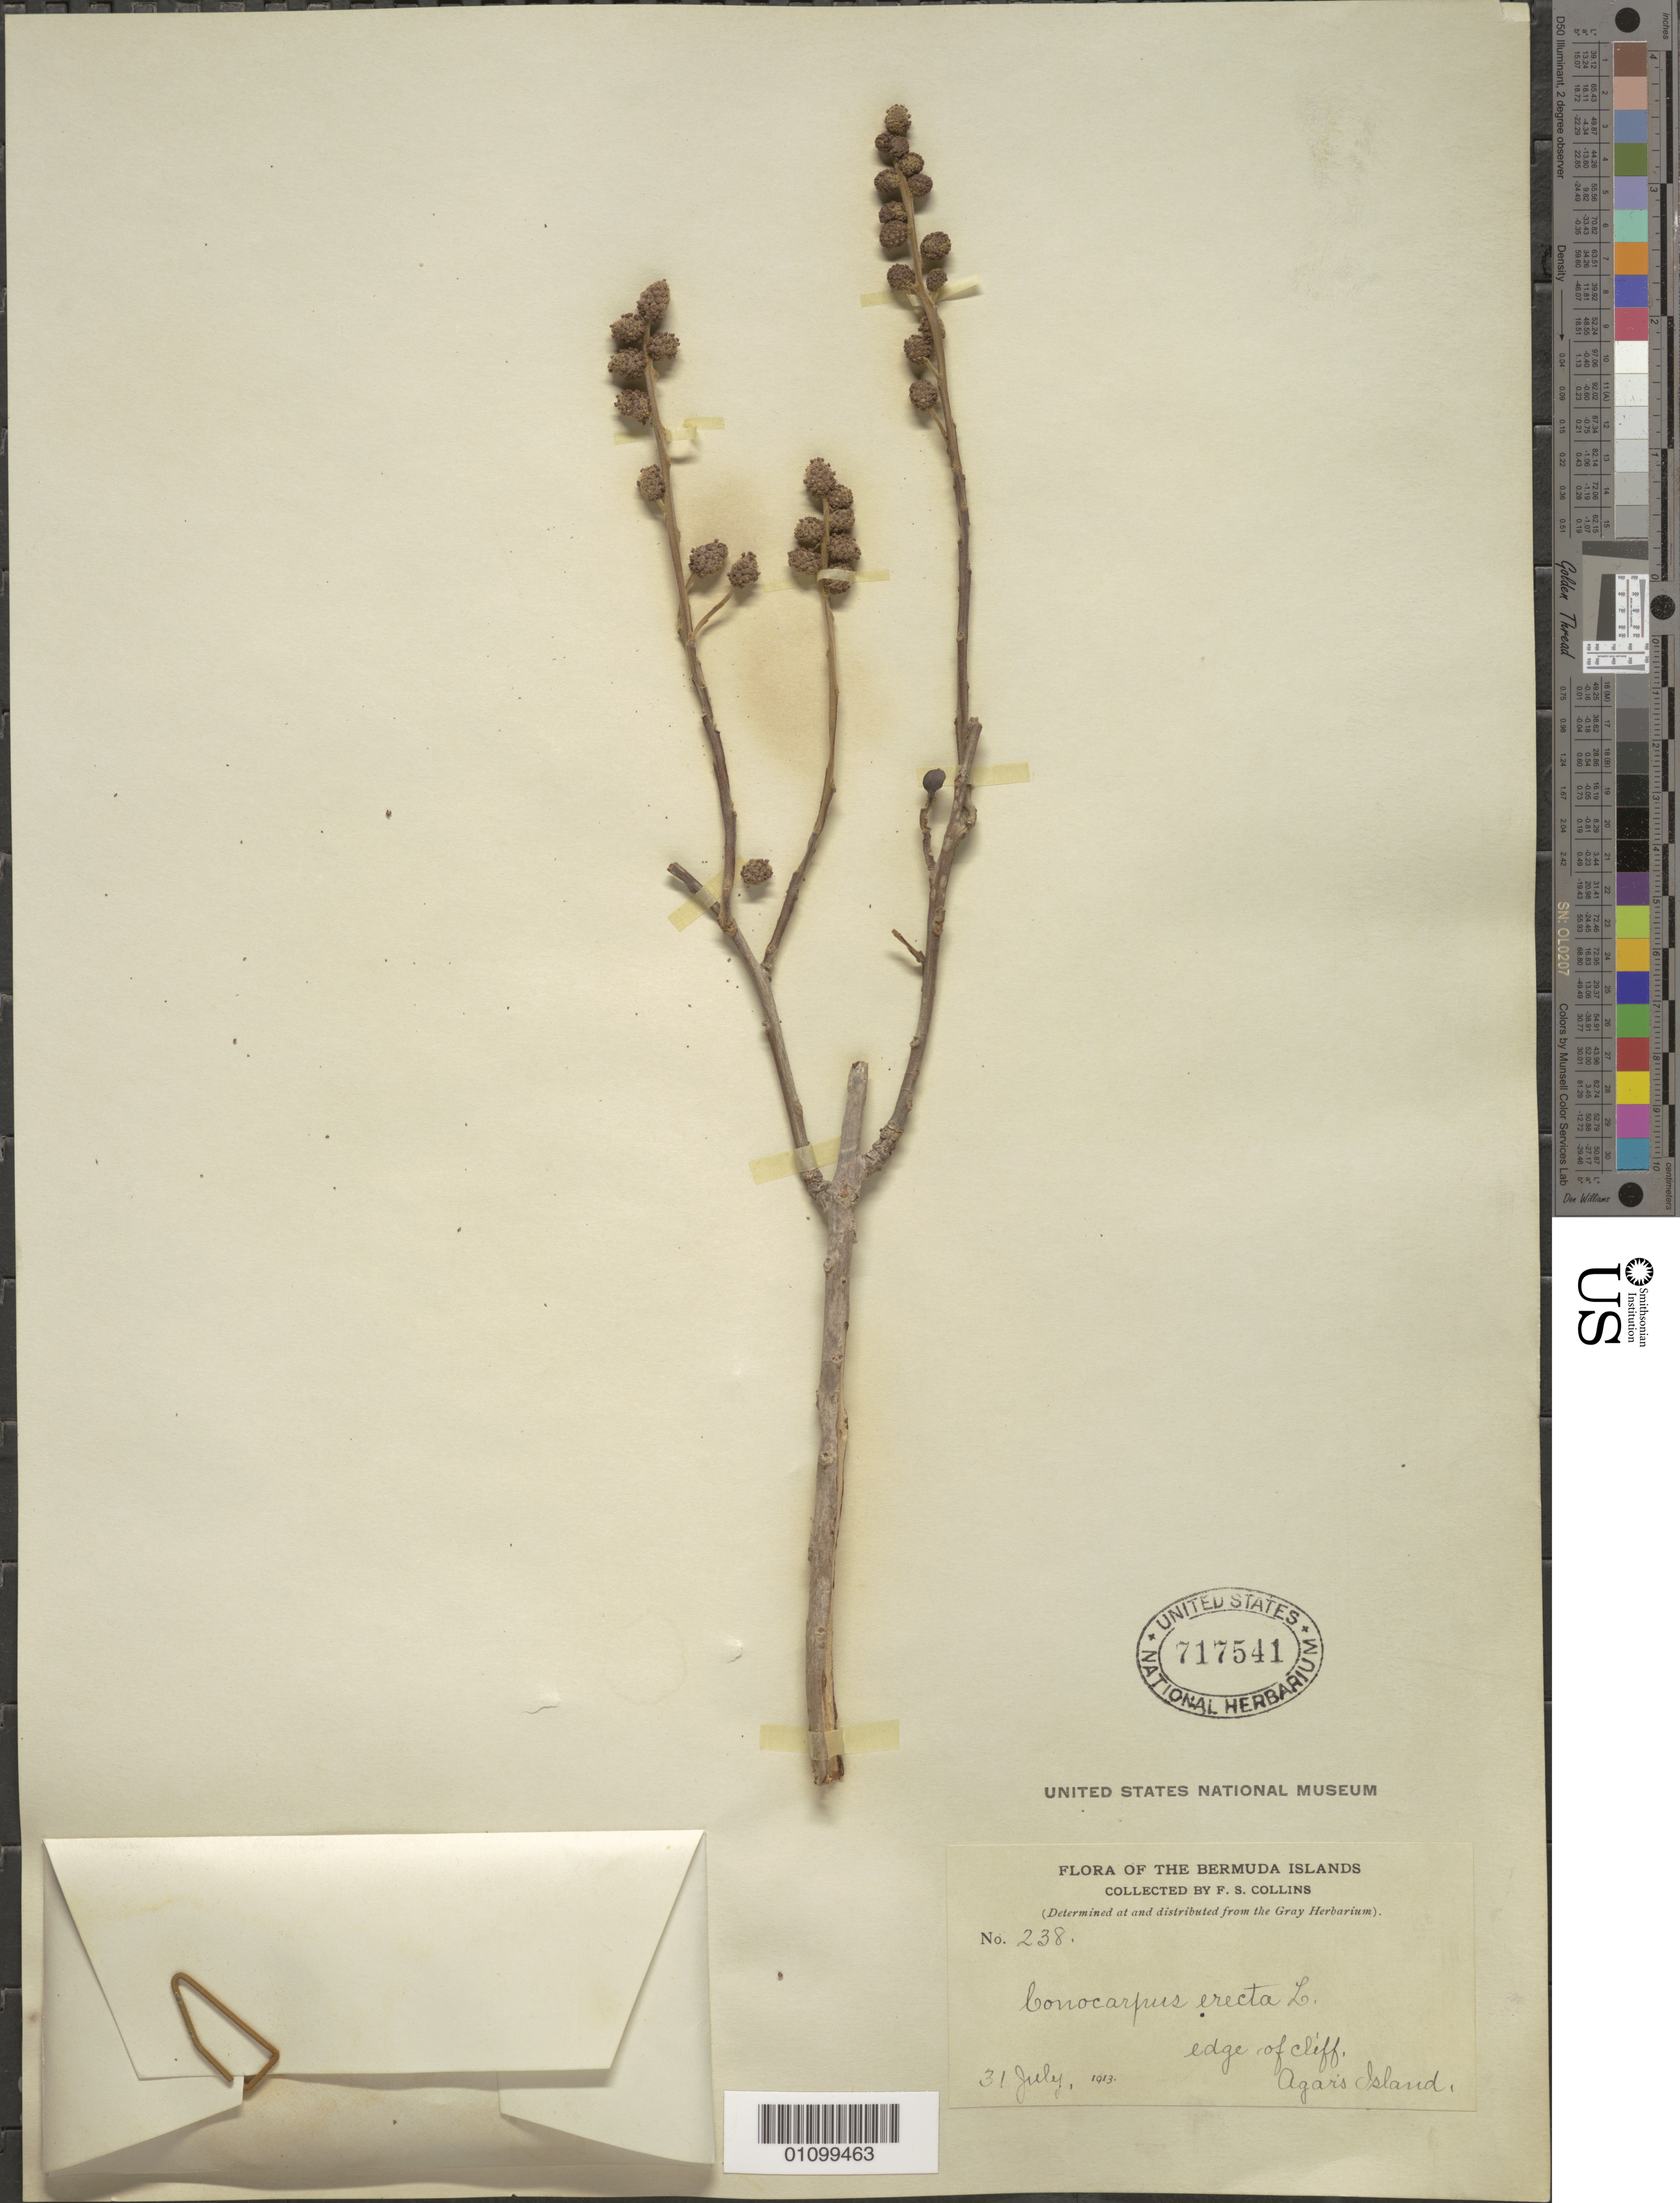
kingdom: Plantae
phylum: Tracheophyta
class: Magnoliopsida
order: Myrtales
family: Combretaceae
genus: Conocarpus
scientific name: Conocarpus erectus var. erectus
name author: L.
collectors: F. Collins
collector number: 238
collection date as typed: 31 Jul 1913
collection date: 1913-07-31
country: Bermuda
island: Agar's I.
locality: Edge of cliff.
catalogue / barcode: US 717541